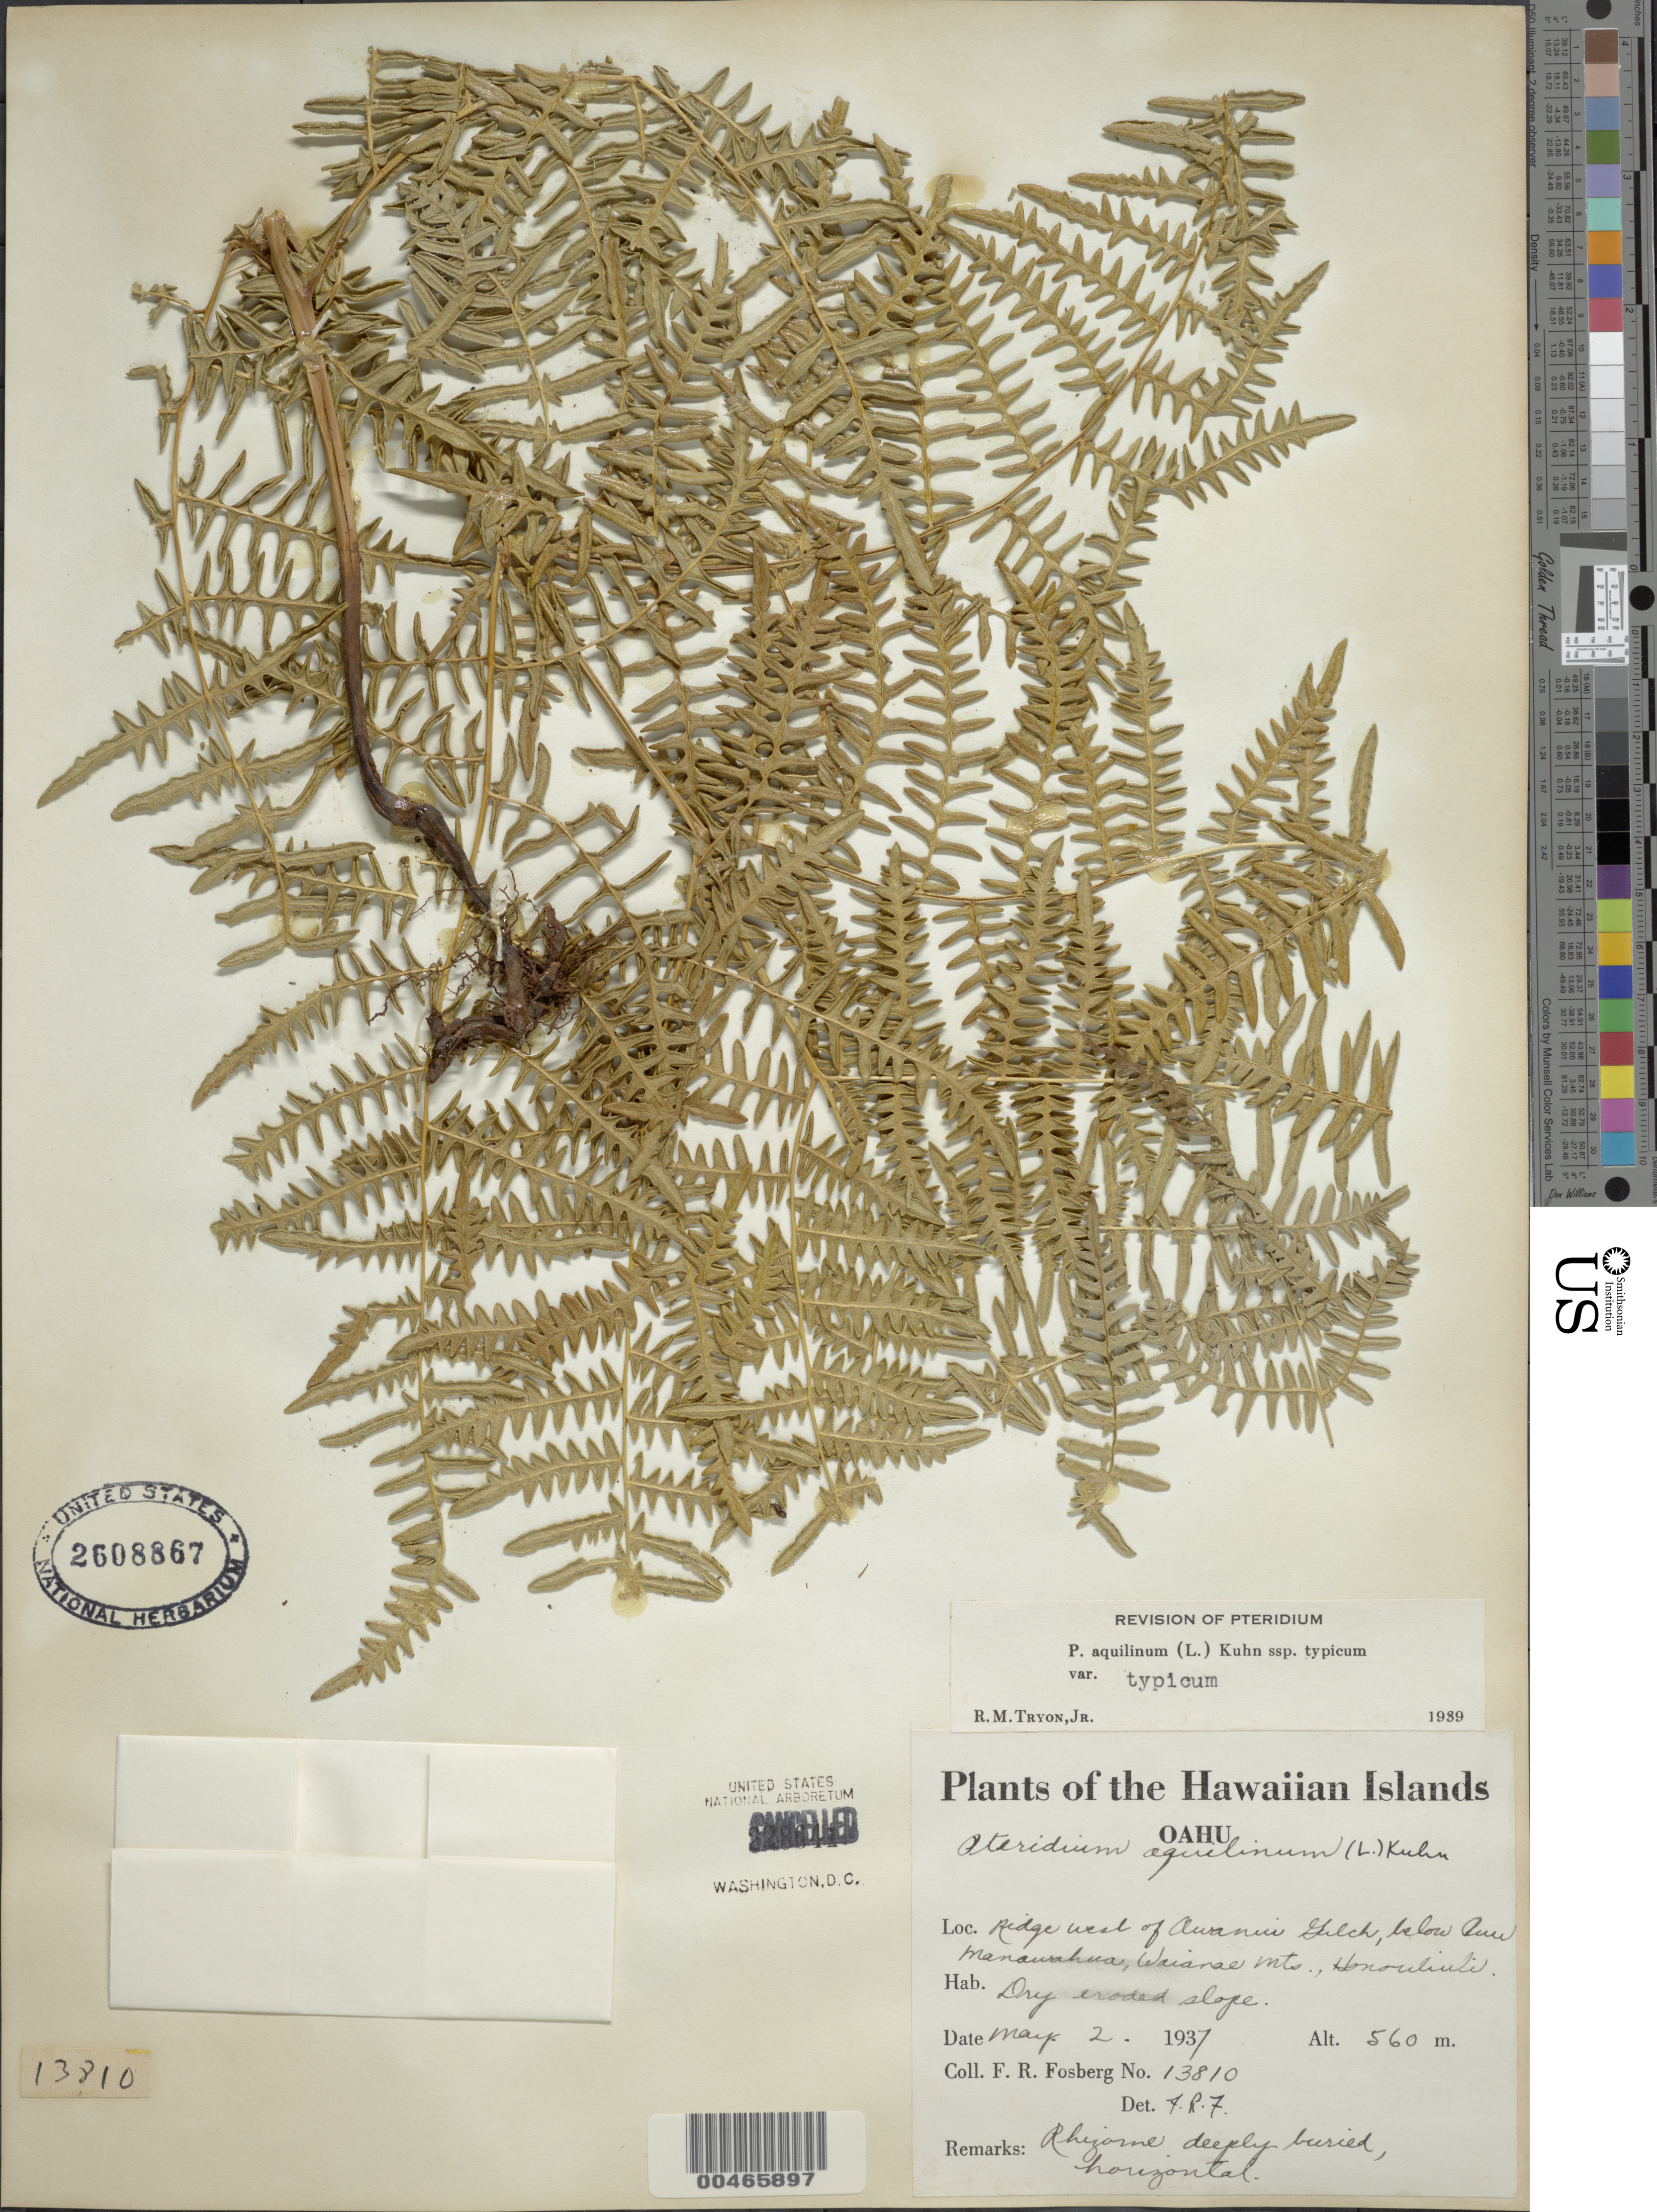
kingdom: Plantae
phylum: Tracheophyta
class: Polypodiopsida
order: Polypodiales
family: Dennstaedtiaceae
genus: Pteridium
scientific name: Pteridium aquilinum var. decompositum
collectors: F. R. Fosberg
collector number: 13810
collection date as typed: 2 May 1937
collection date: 1937-05-02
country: United States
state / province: Hawaii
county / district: Honolulu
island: Oahu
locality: Ridge W of Awanui Gulch, below Puu Manawahua, Waianae Mts., Honuliuli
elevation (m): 560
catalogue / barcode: US 2608867